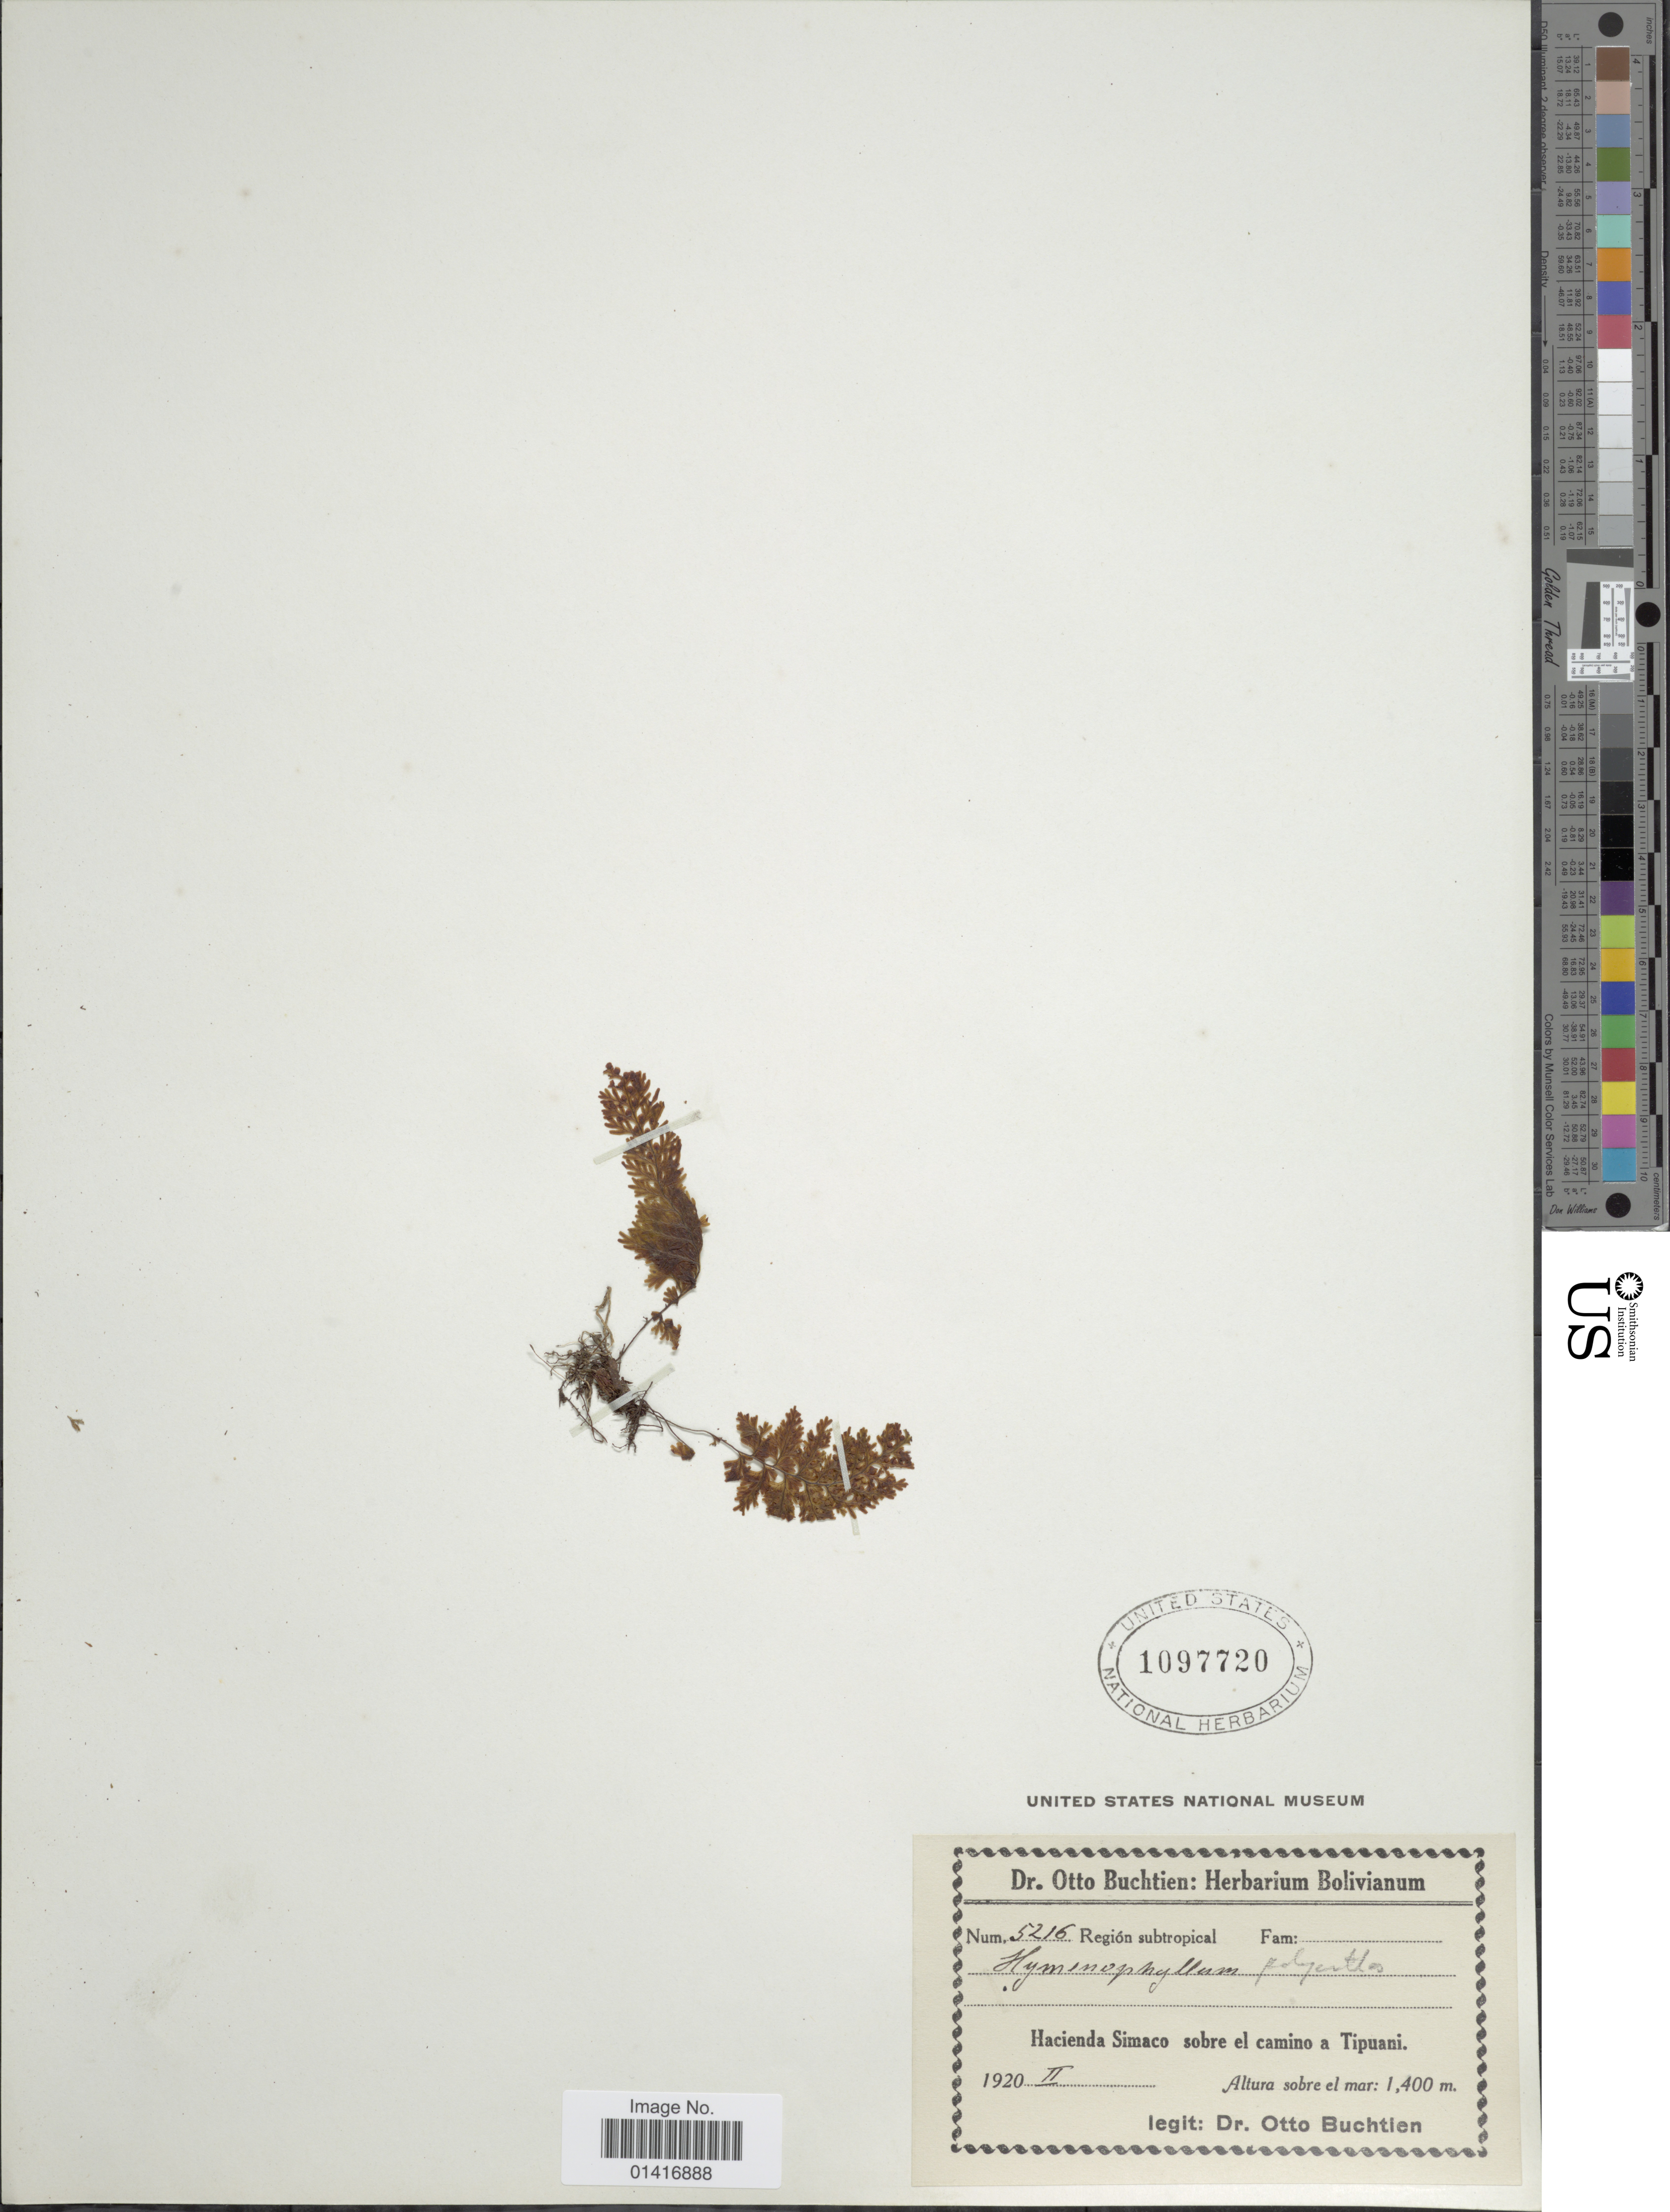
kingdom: Plantae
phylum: Tracheophyta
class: Polypodiopsida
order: Hymenophyllales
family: Hymenophyllaceae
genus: Hymenophyllum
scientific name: Hymenophyllum polyanthos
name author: (Sw.) Sw.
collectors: O. Buchtien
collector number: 5216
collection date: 1920-02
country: Bolivia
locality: Hacienda Simaco sobre el camino a Tipuani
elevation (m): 1400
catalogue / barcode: US 1097720